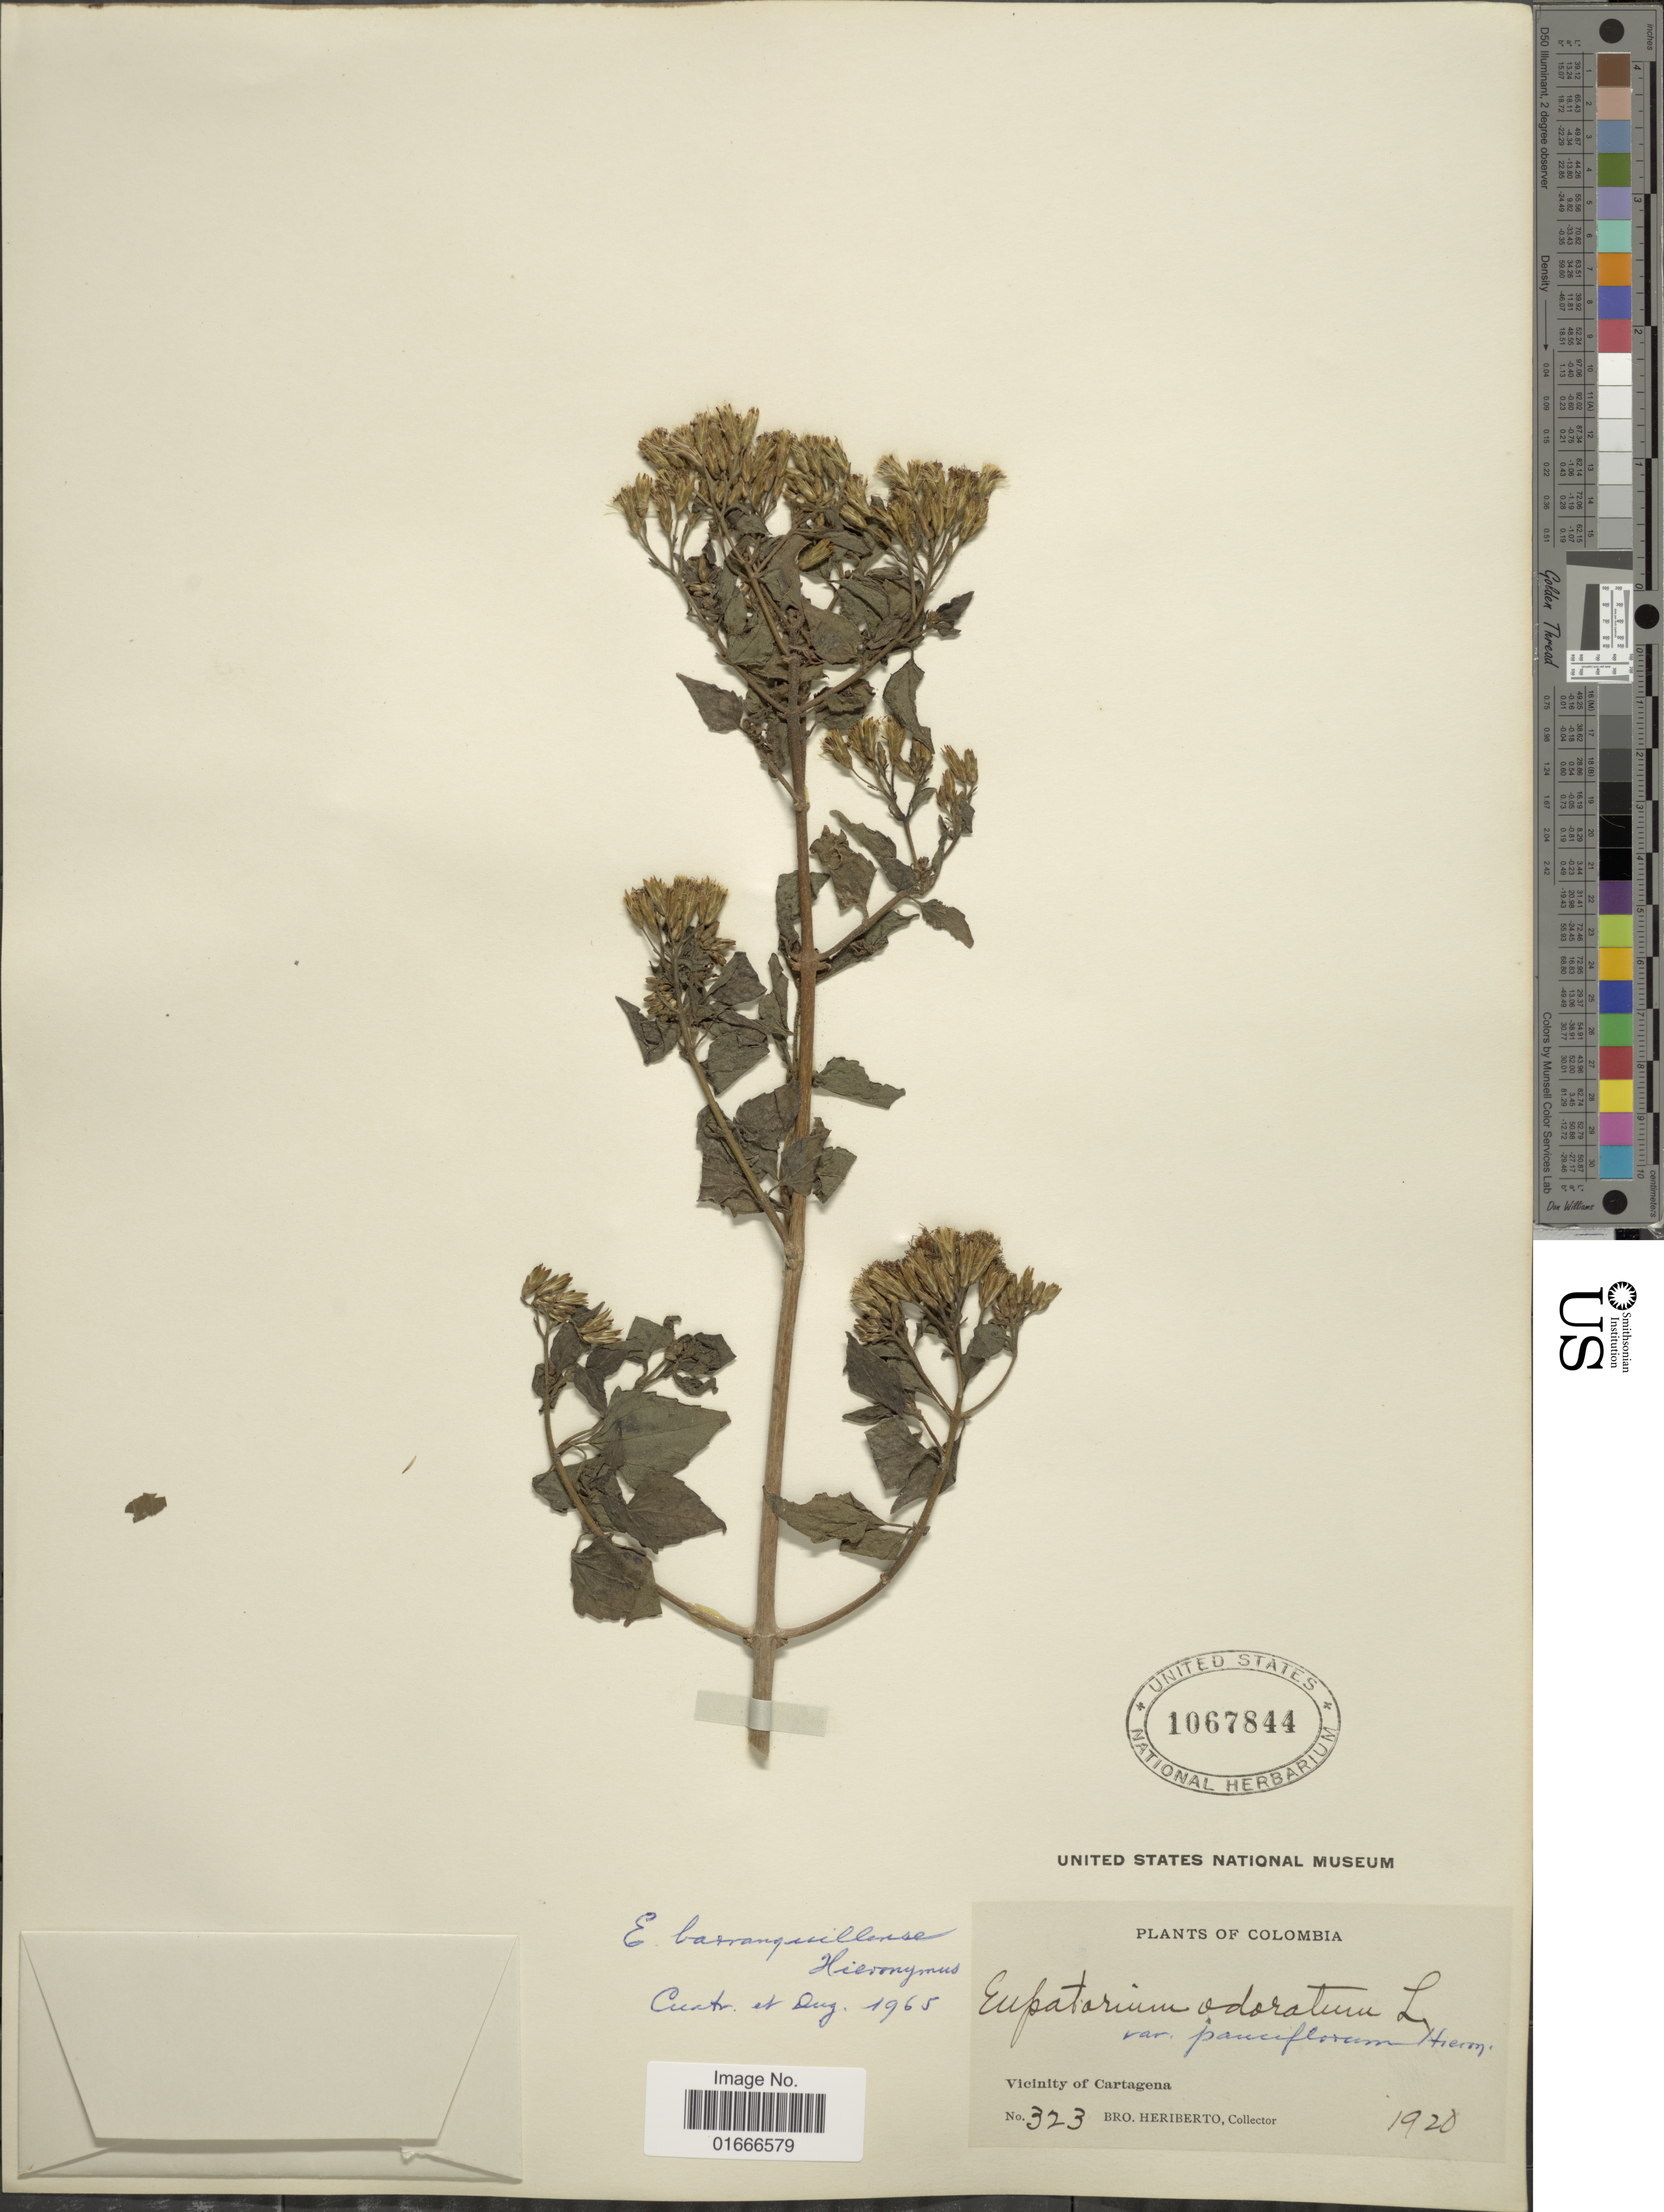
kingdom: Plantae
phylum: Tracheophyta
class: Magnoliopsida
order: Asterales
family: Asteraceae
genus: Chromolaena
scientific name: Chromolaena barranquillensis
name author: (Hieron.) R.M. King & H. Rob.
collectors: B. Heriberto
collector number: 323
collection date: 1920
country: Colombia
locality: Vicinity of Cartagena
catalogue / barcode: US 1067844